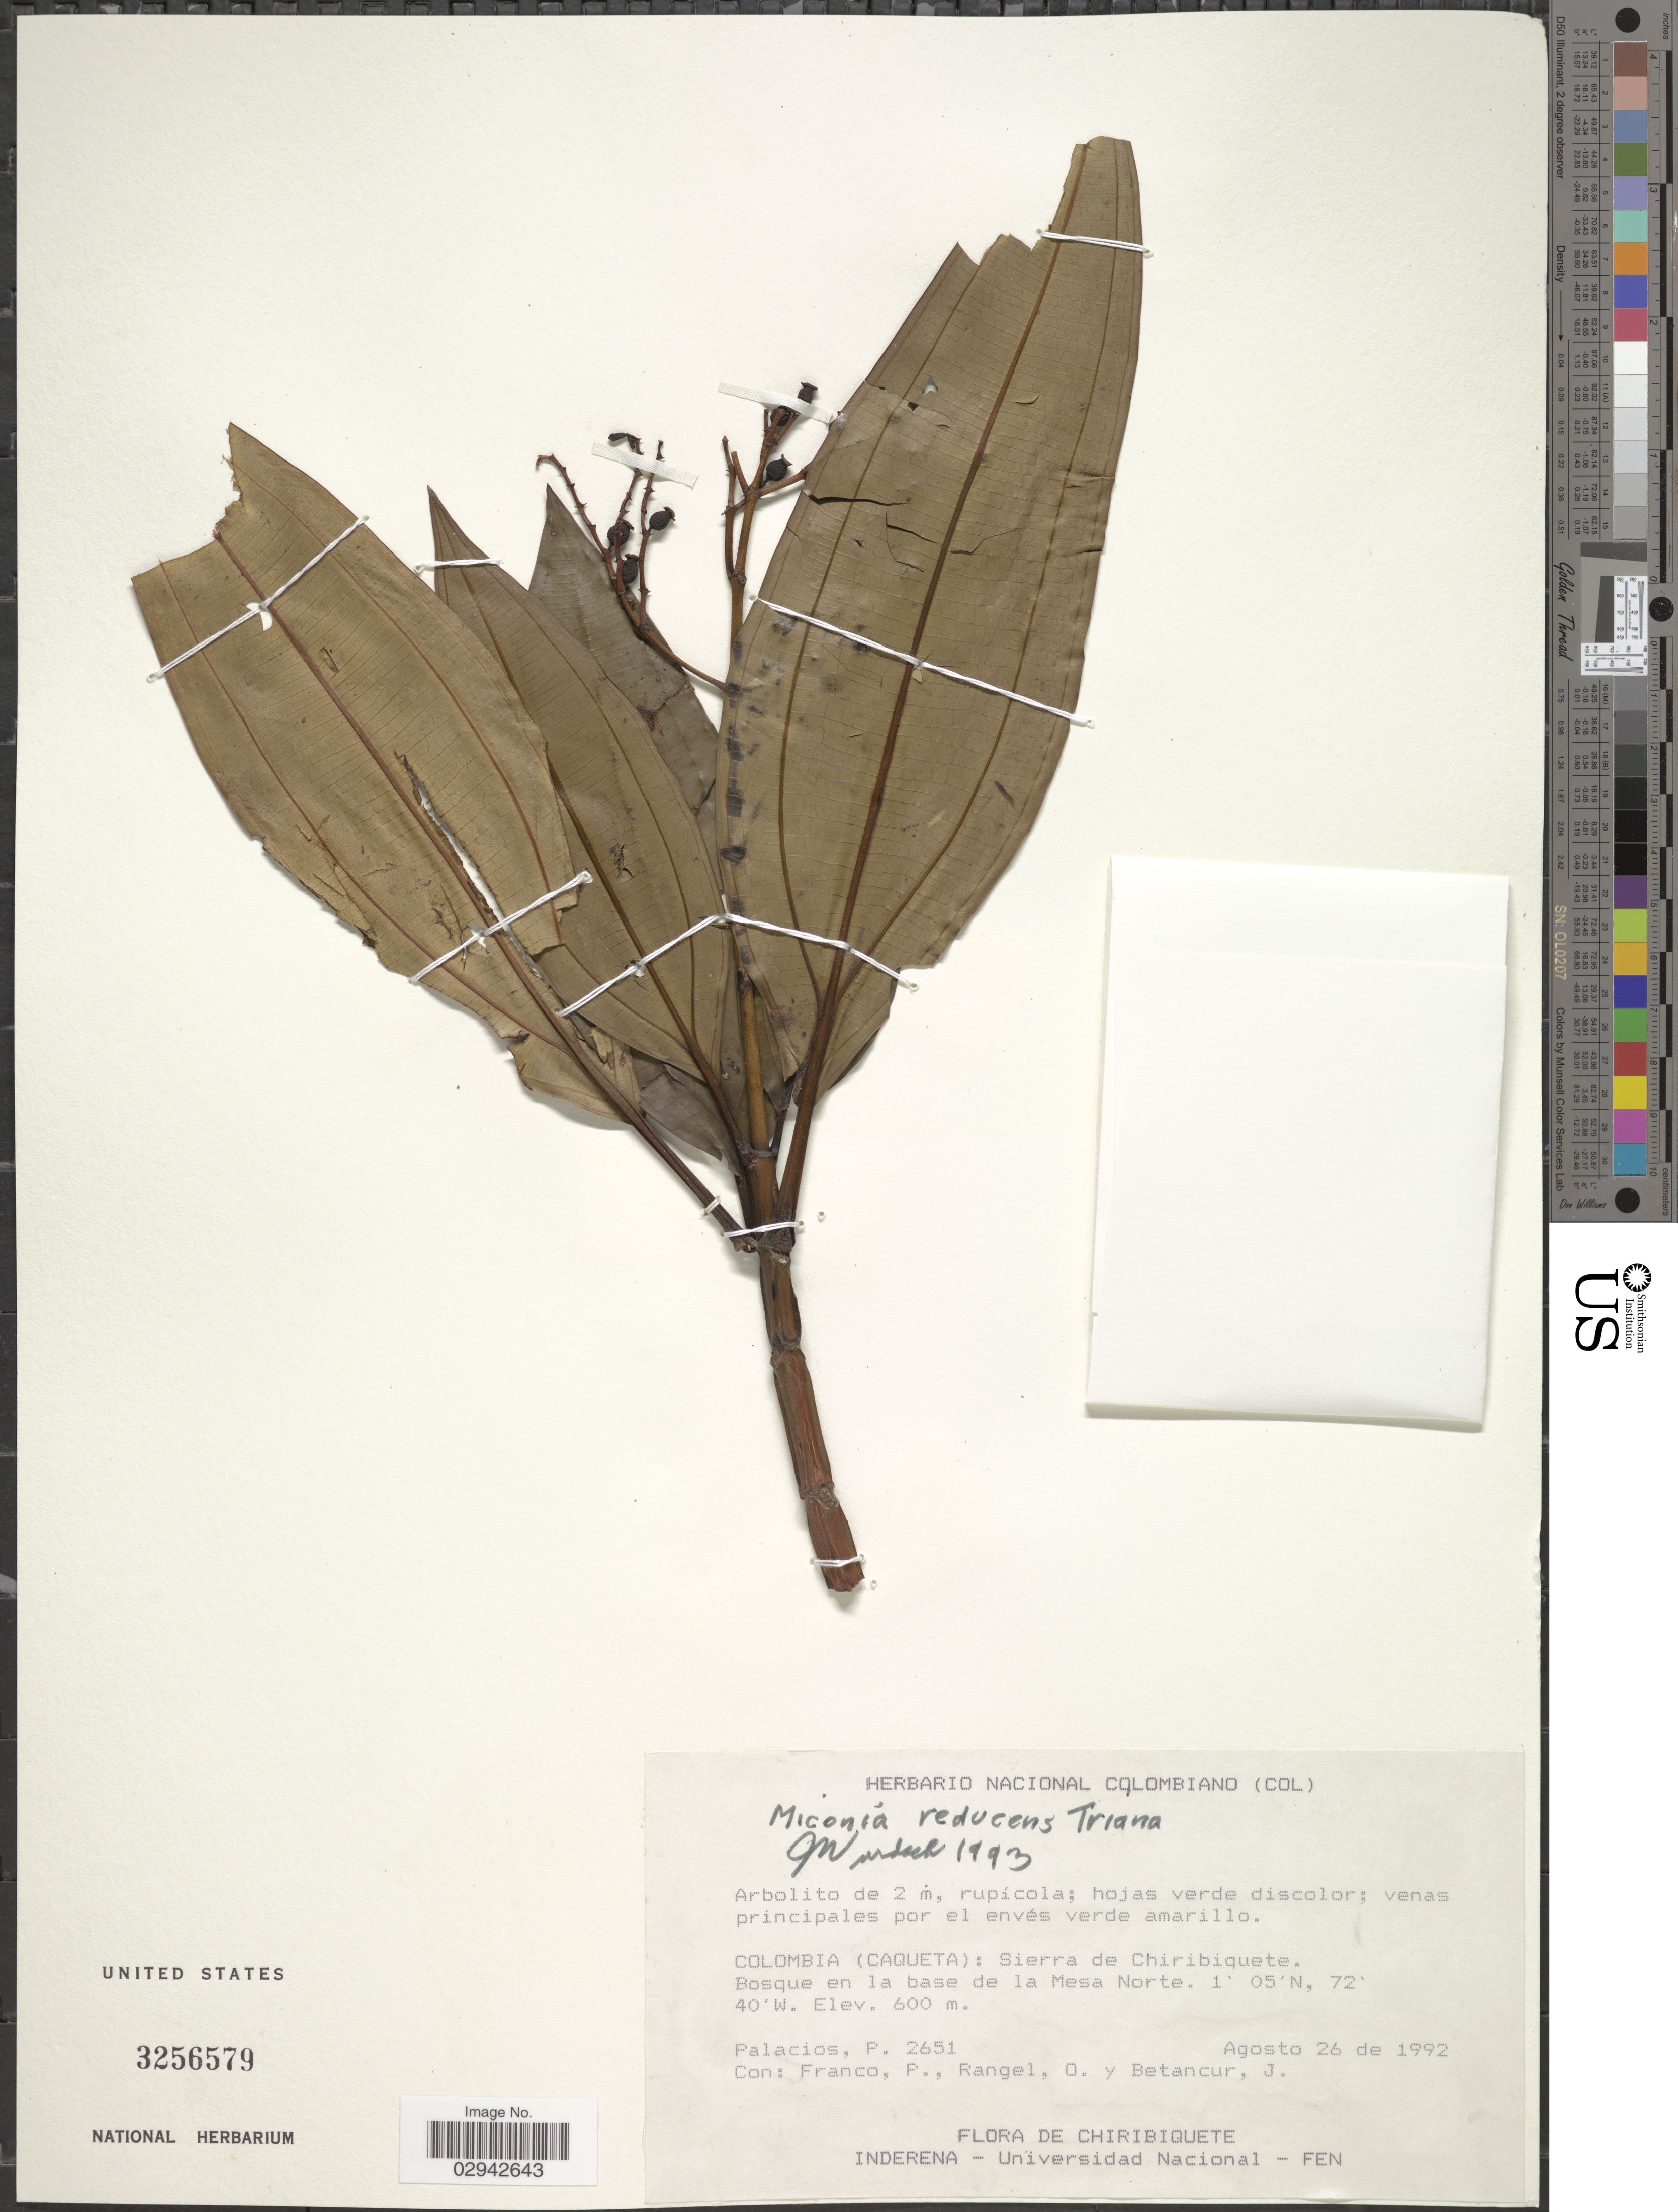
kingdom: Plantae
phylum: Tracheophyta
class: Magnoliopsida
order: Myrtales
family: Melastomataceae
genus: Miconia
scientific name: Miconia reducens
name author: Triana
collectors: P. Palacios, P. Franco, O. Rangel & J. Betancur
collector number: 2651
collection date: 1992-08-26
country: Colombia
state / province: Caquetá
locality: Sierra de Chiribiquete, Bosque en la base de la Mesa Norte.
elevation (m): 600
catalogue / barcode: US 3256579